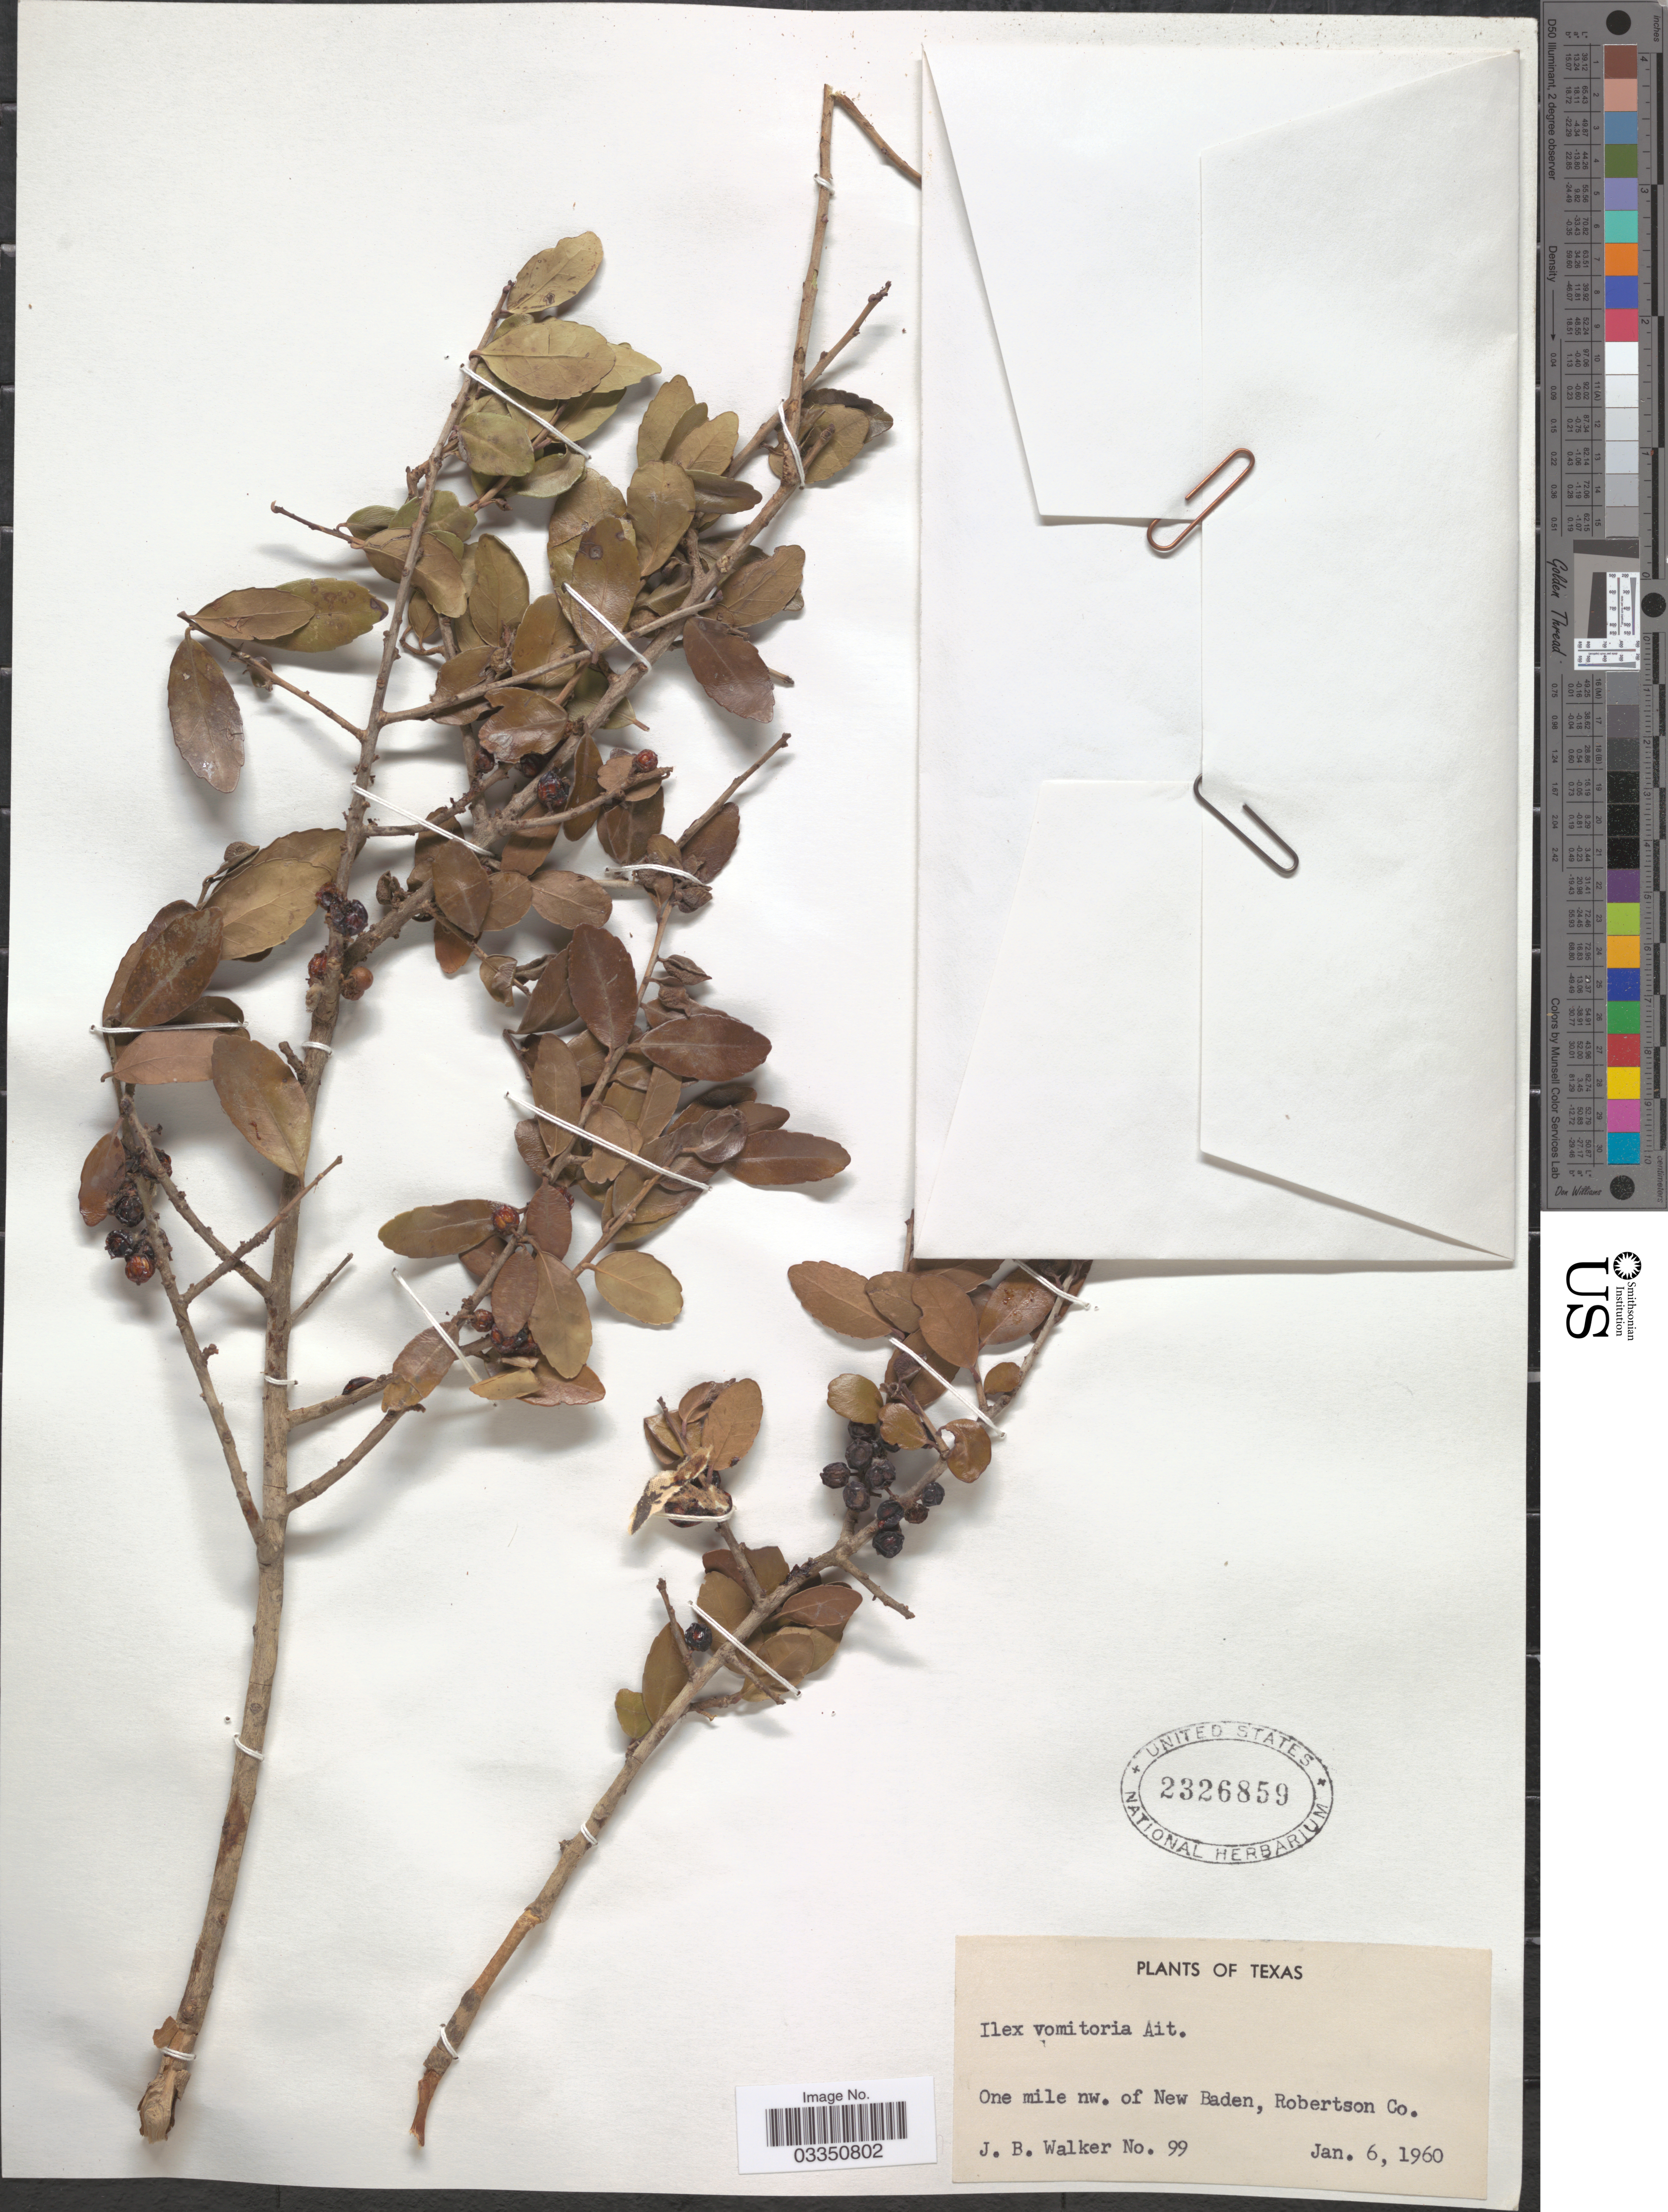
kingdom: Plantae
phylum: Tracheophyta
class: Magnoliopsida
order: Aquifoliales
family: Aquifoliaceae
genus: Ilex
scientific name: Ilex vomitoria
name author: Aiton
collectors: J. Walker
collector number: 99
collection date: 1960-01-06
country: United States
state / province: Texas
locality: One mile nw. of New Baden, Robertson Co.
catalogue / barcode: US 2326859